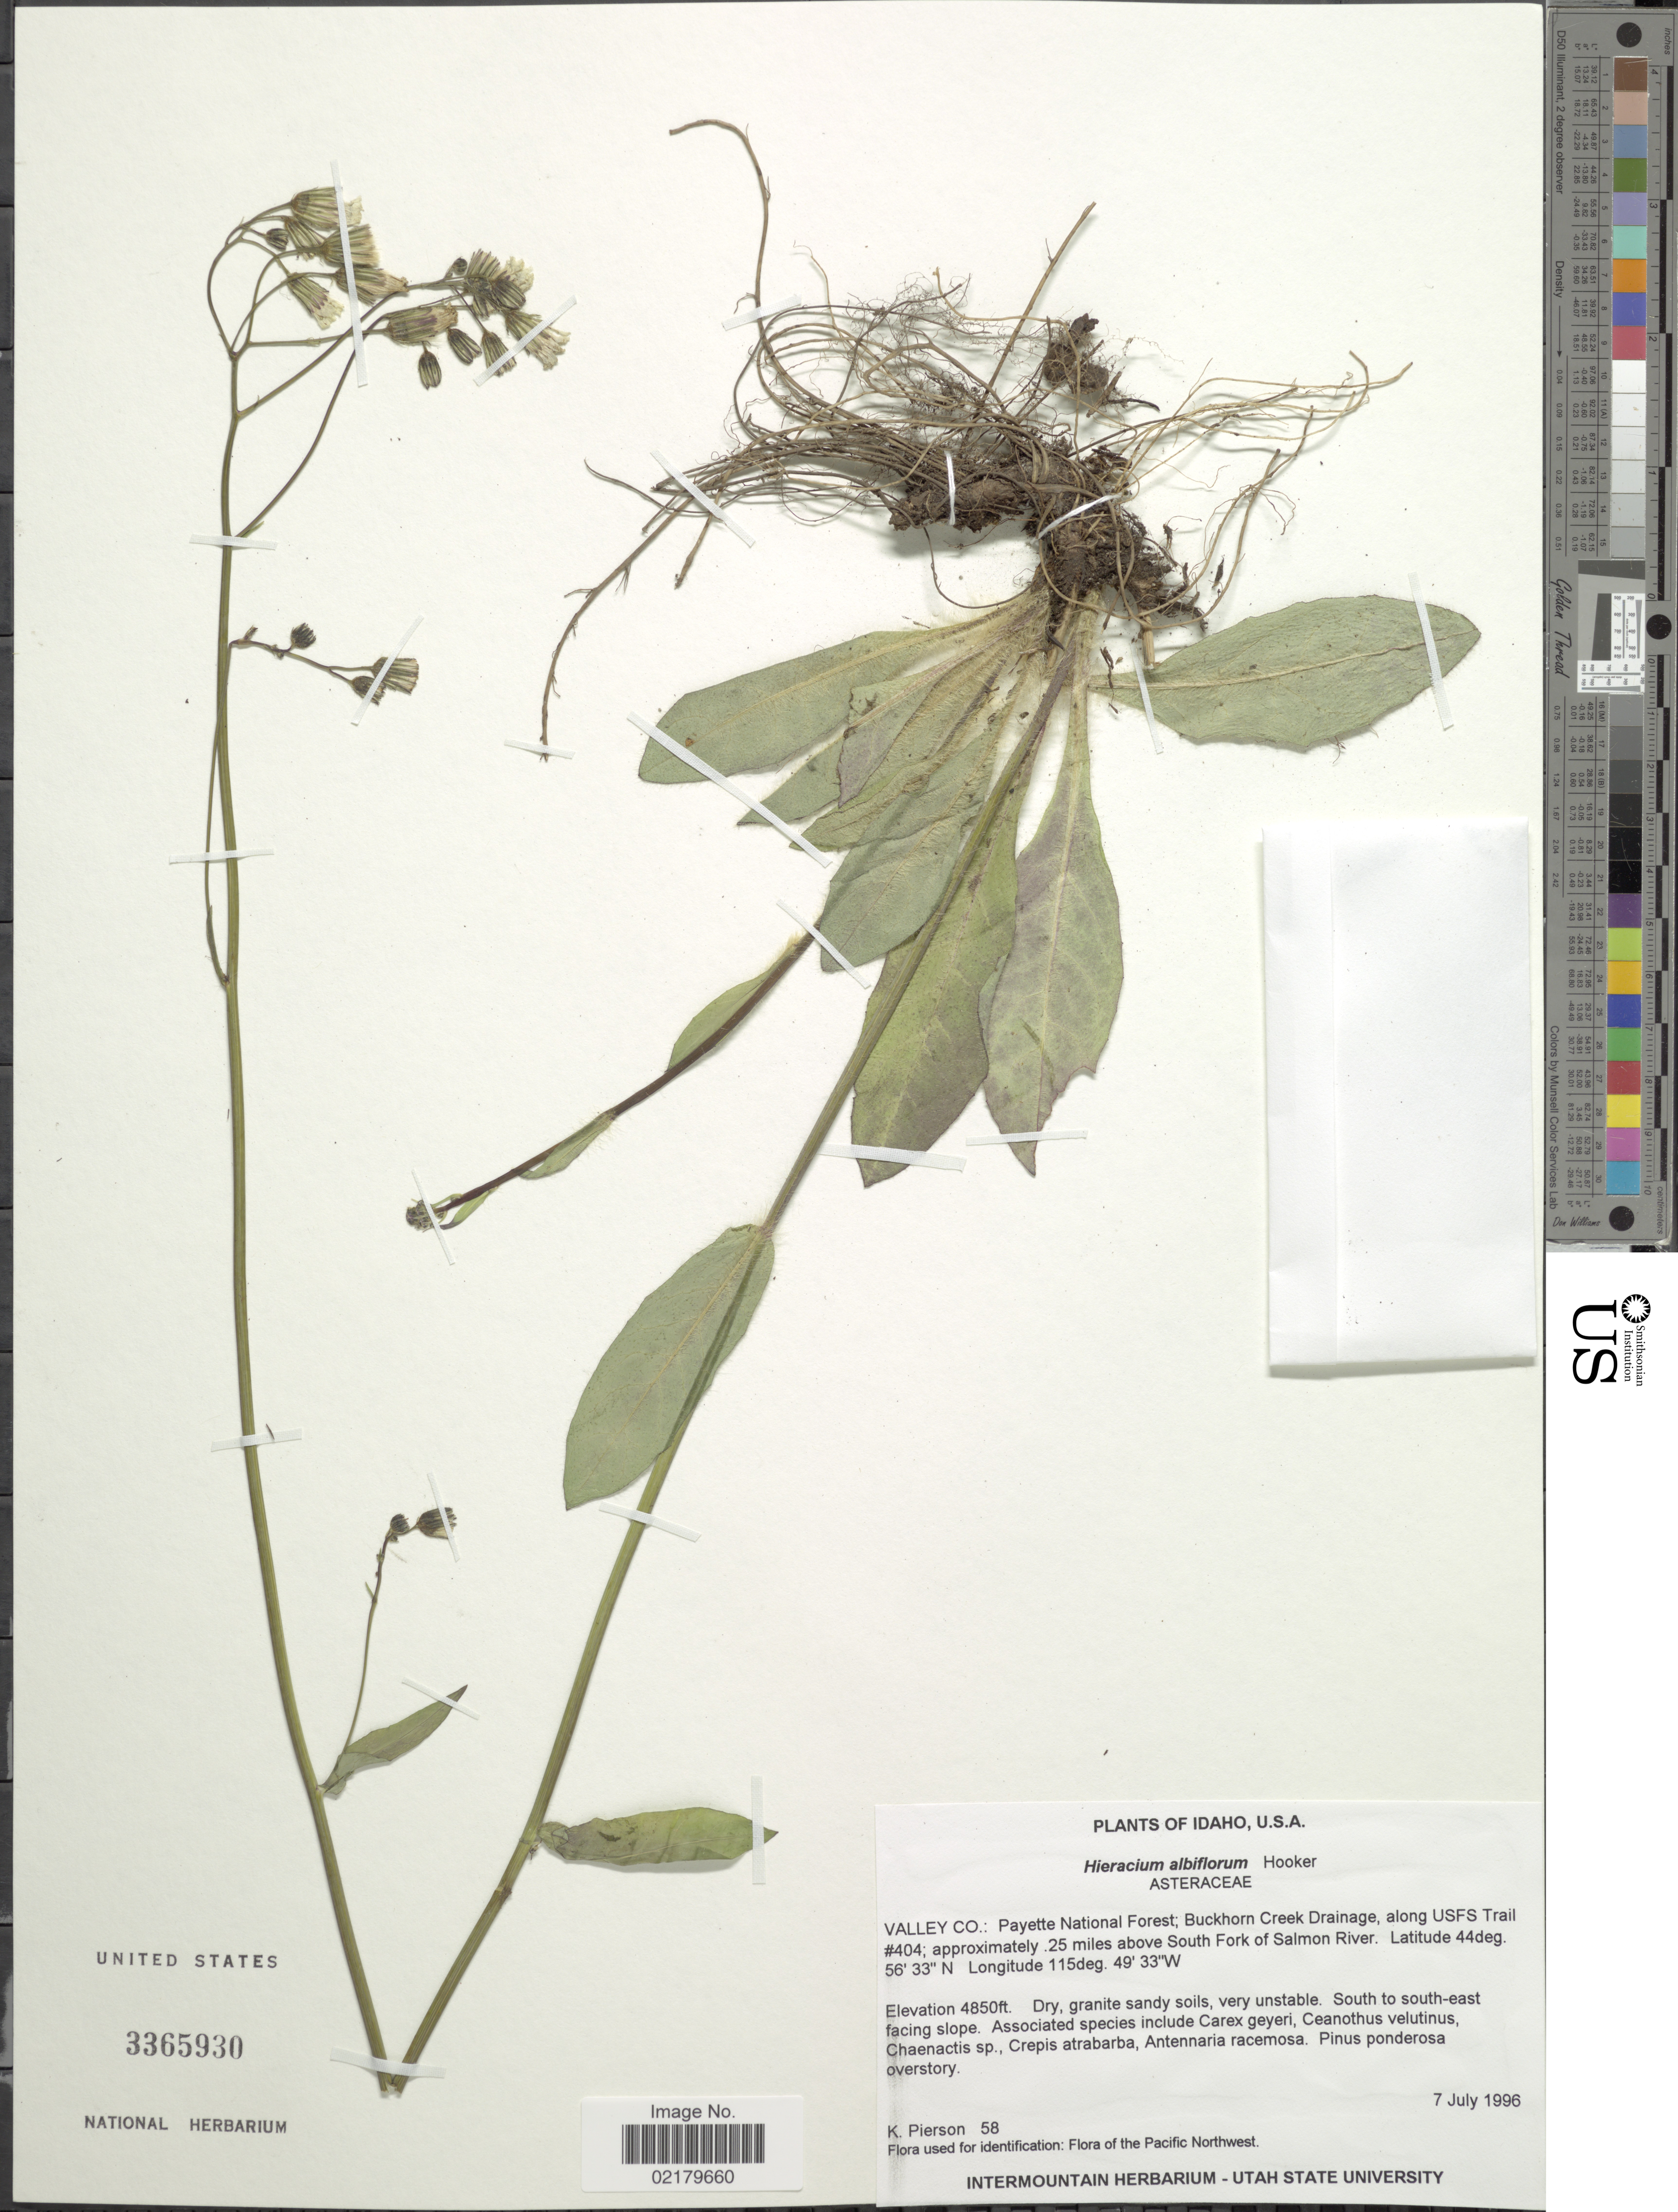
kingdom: Plantae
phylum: Tracheophyta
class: Magnoliopsida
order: Asterales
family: Asteraceae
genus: Hieracium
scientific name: Hieracium albiflorum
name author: Hook.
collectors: K. Pierson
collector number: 58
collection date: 1996-07-07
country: United States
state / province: Idaho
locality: Valley Co: Payette National Forest; Buckhorn Creek Drainage, along USFS Trail # 404; approximately. 25 miles above South Fork of Salmon River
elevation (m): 1478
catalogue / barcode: US 3365930